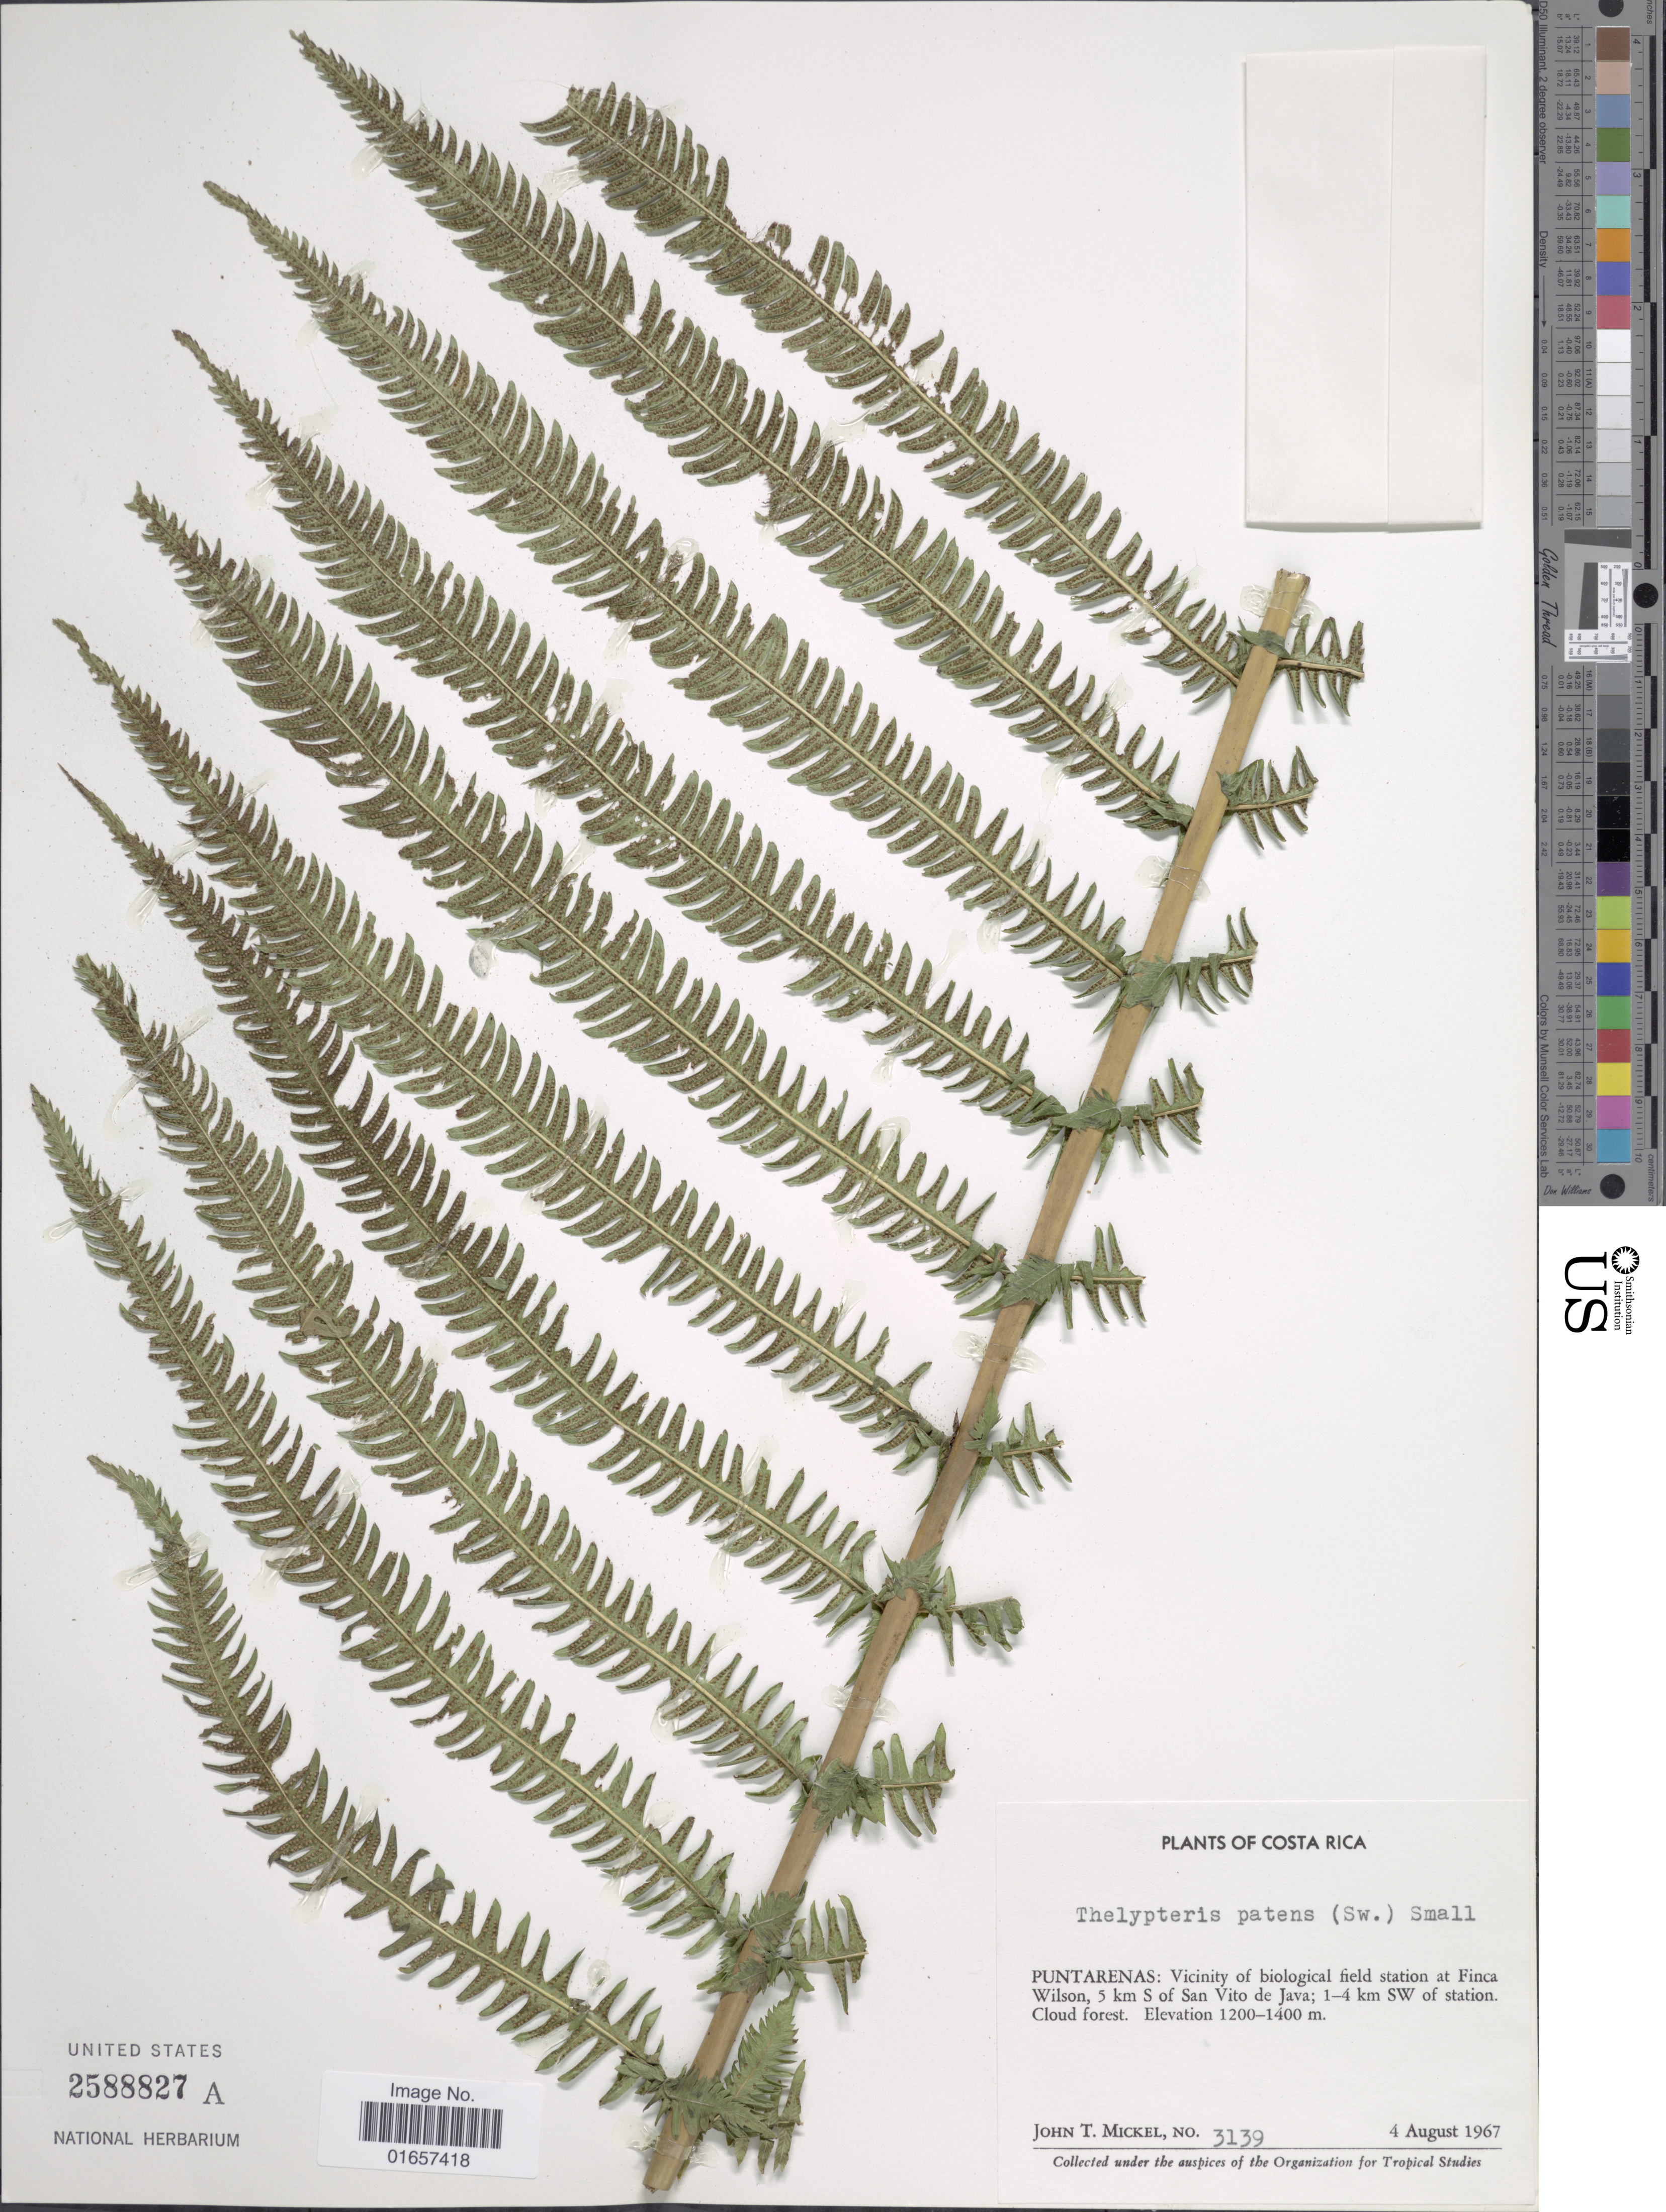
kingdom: Plantae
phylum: Tracheophyta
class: Polypodiopsida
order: Polypodiales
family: Thelypteridaceae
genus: Christella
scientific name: Christella patens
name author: (Sw.) Holttum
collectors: J. T. Mickel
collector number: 3139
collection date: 1967-08-04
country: Costa Rica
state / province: Puntarenas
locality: Costa Rica, Vicinity of biological field station at Finca Wilson, 5 km S of San Vito de Java; 1-4 km SW of station.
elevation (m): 1200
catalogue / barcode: US 2588827A